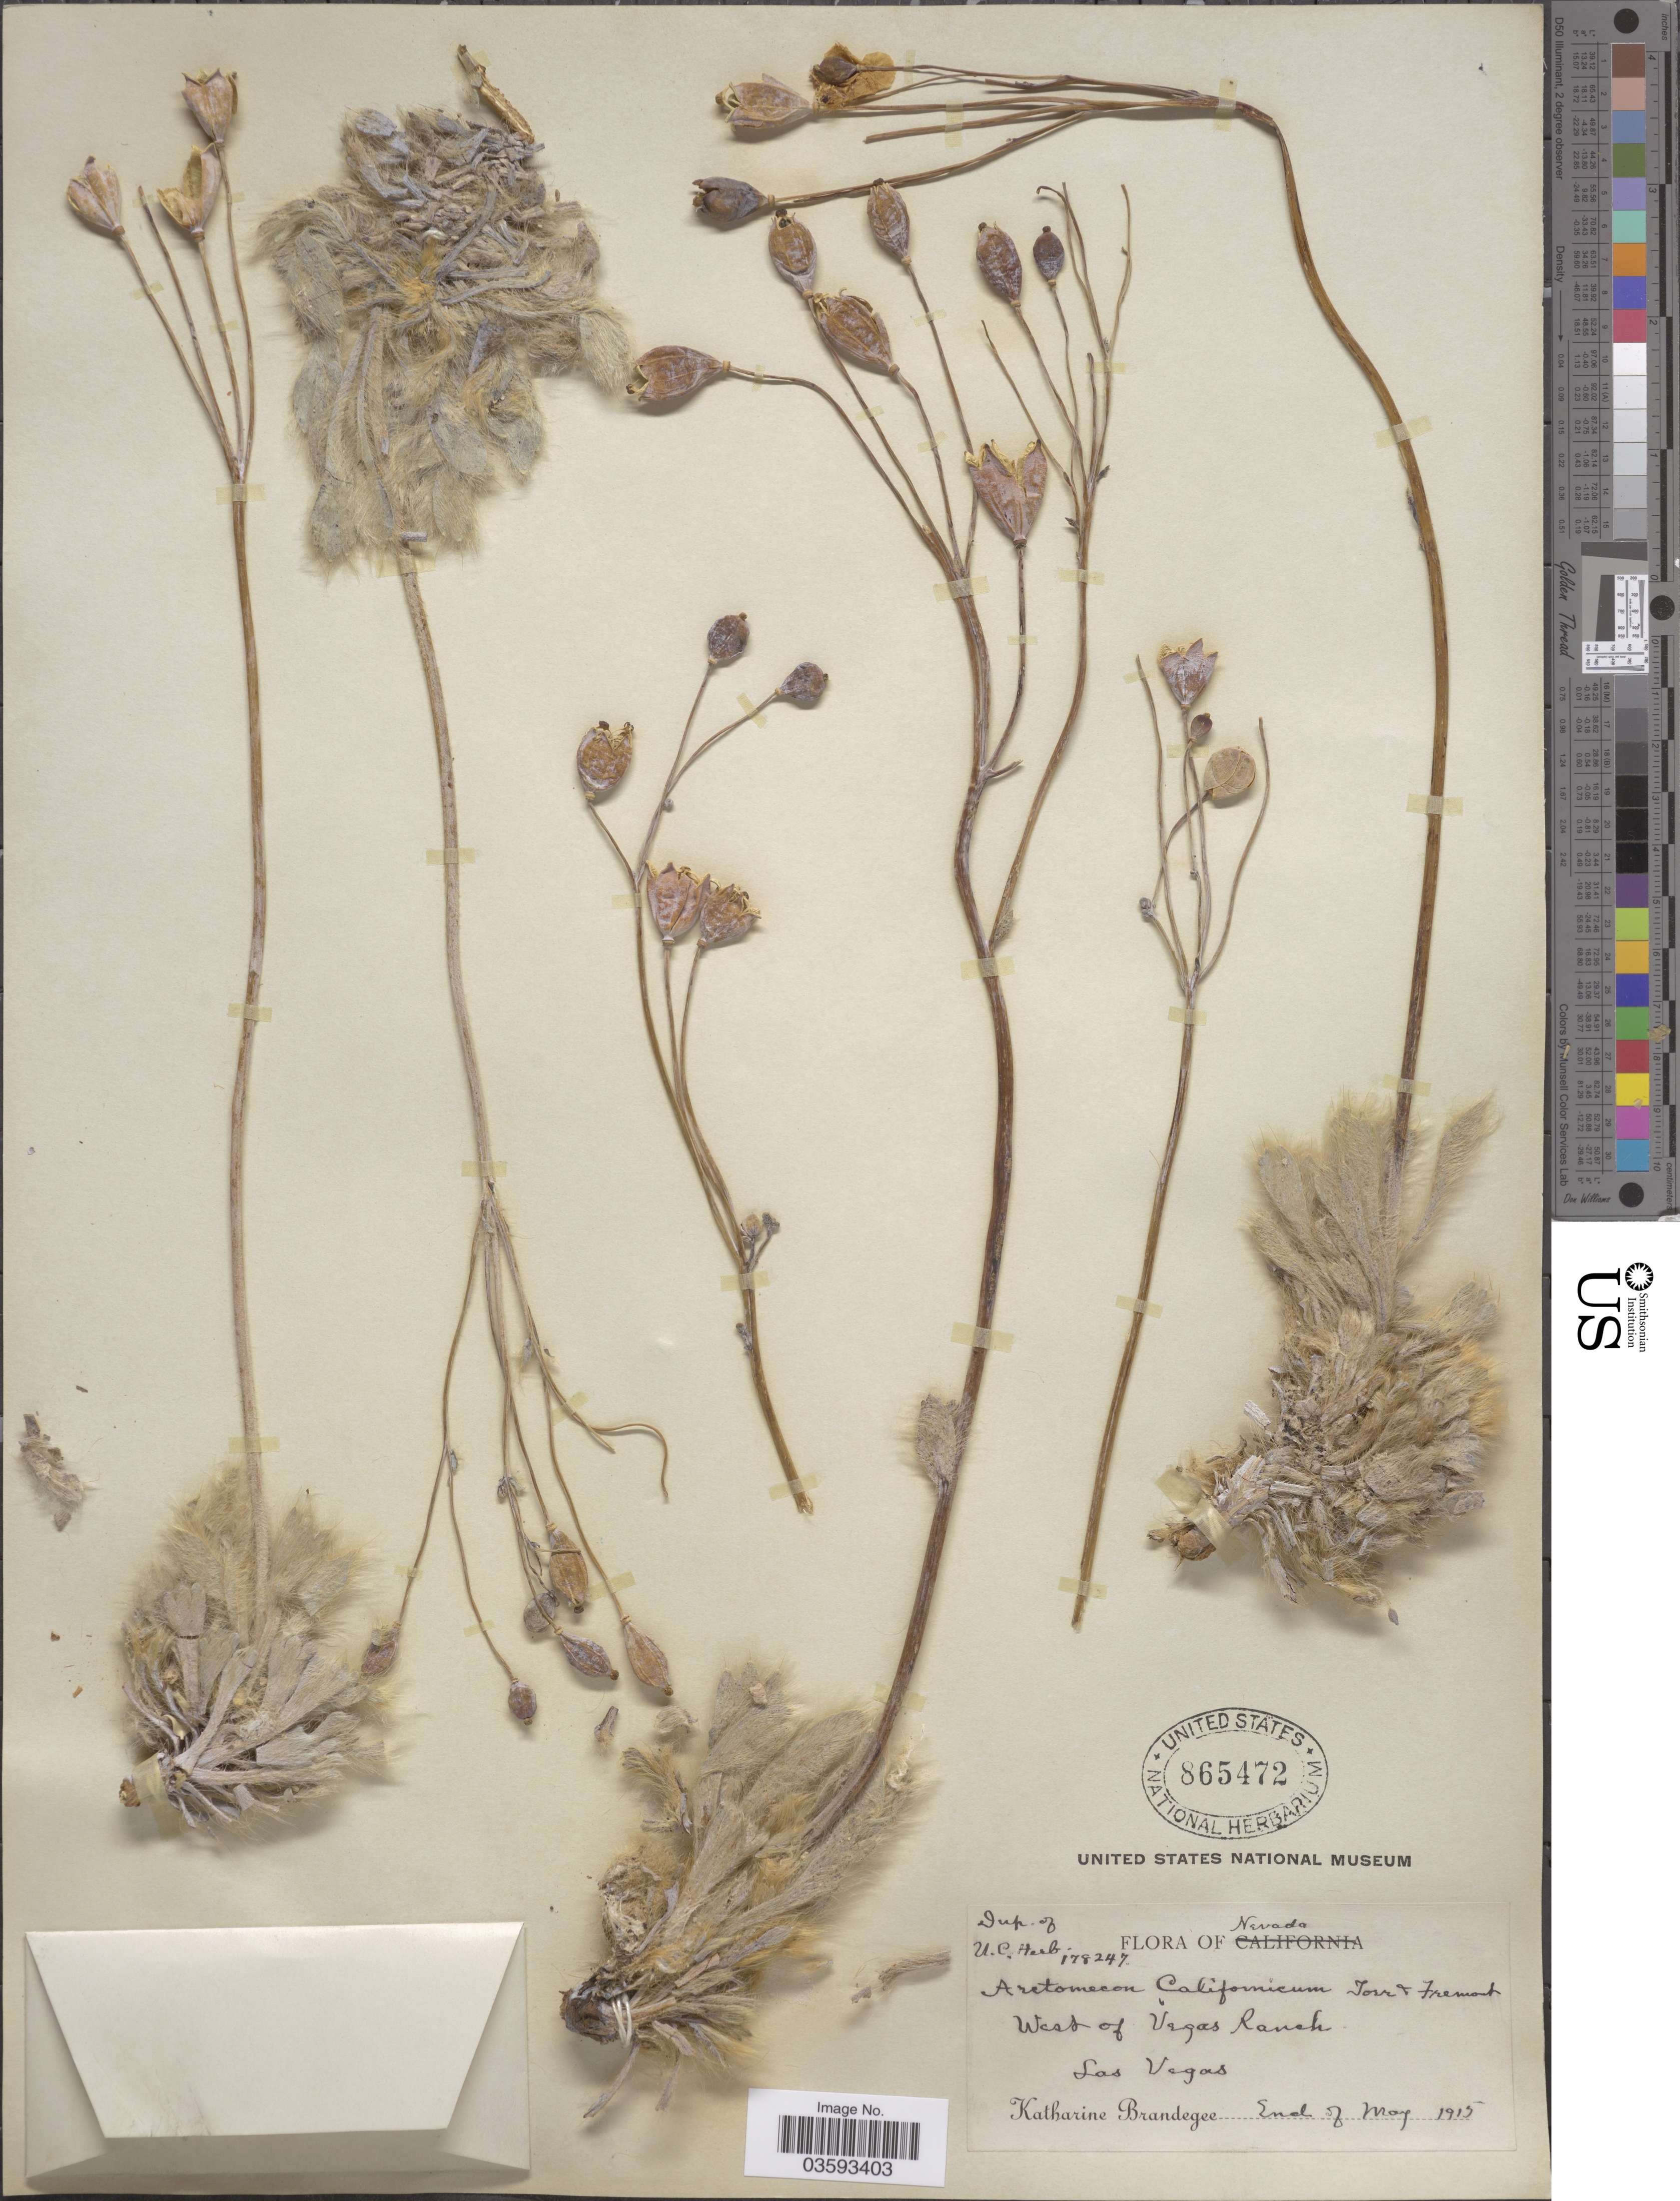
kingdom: Plantae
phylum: Tracheophyta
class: Magnoliopsida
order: Ranunculales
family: Papaveraceae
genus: Arctomecon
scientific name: Arctomecon californica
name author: Torr. & Frém.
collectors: M. K. Brandegee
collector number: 178247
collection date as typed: End of May 1915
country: United States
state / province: Nevada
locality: West of Vegas Ranch. Las Vegas.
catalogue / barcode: US 865472